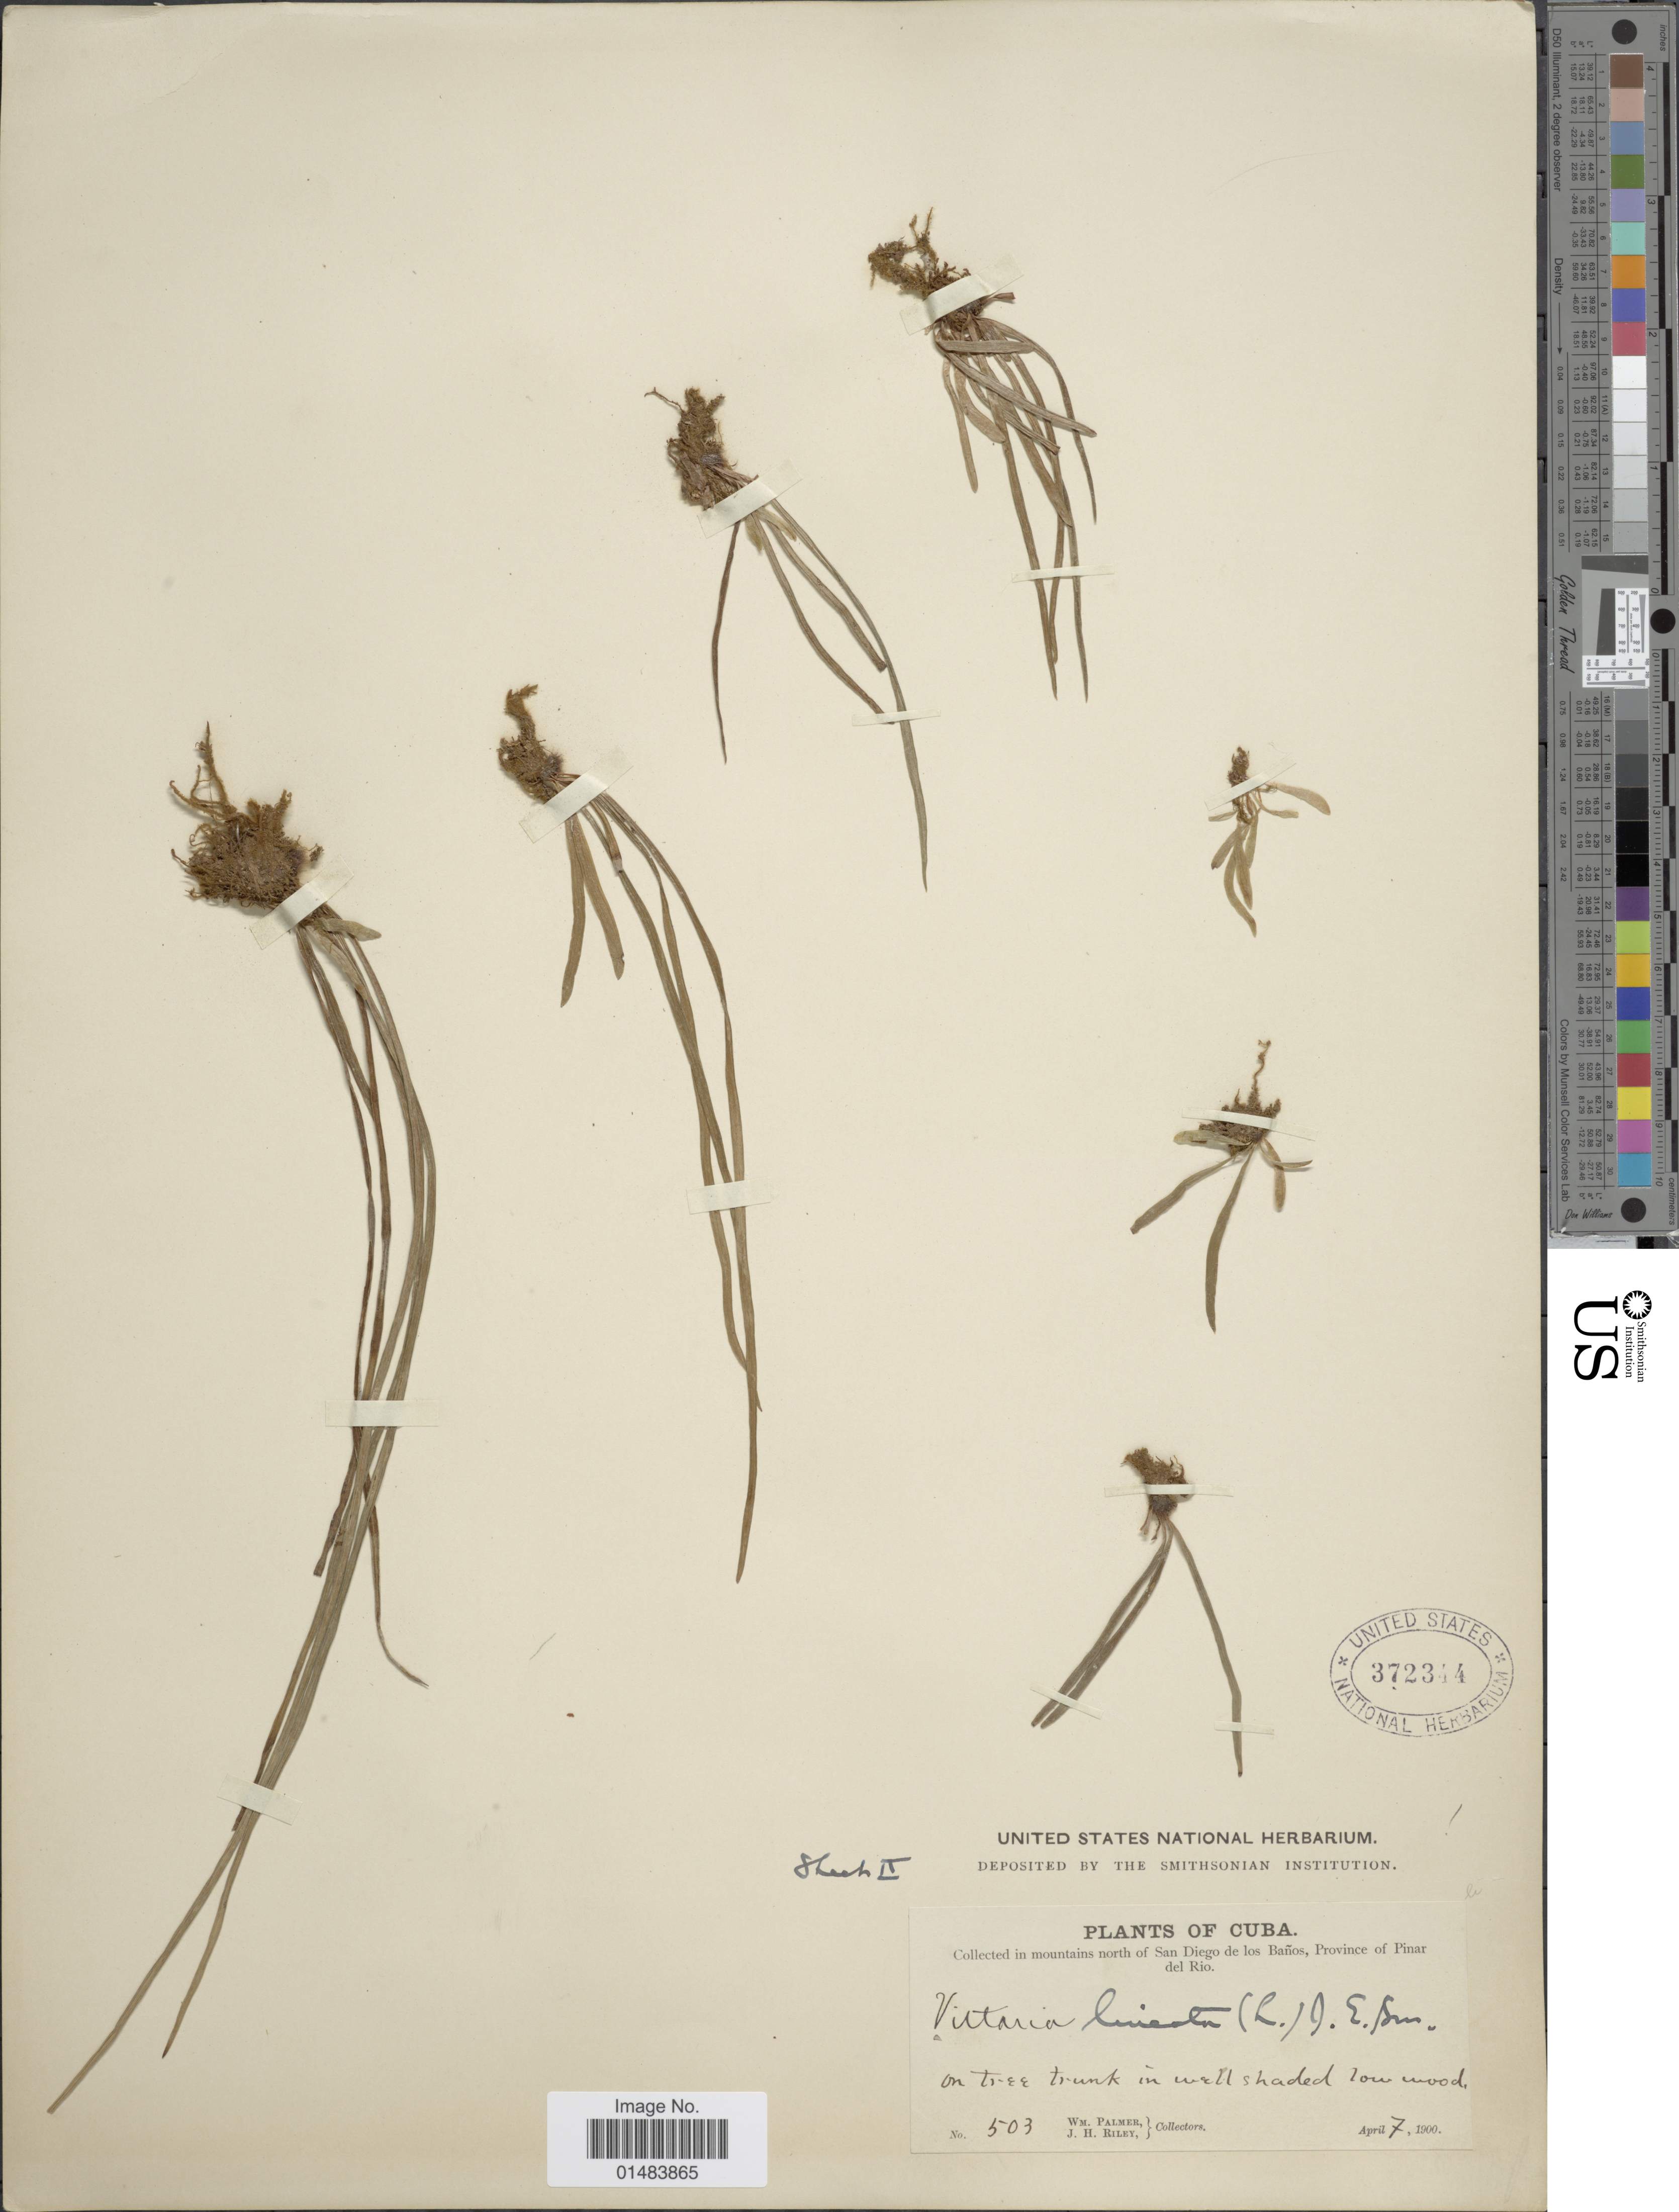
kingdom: Plantae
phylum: Tracheophyta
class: Polypodiopsida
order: Polypodiales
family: Pteridaceae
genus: Vittaria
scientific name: Vittaria lineata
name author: (L.) Sm.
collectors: W. Palmer & J. H. Riley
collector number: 503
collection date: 1900-04-07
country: Cuba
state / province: Pinar del Río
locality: Plants of Cuba, collected in mountains north of San Diego de los Banos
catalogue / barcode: US 372344